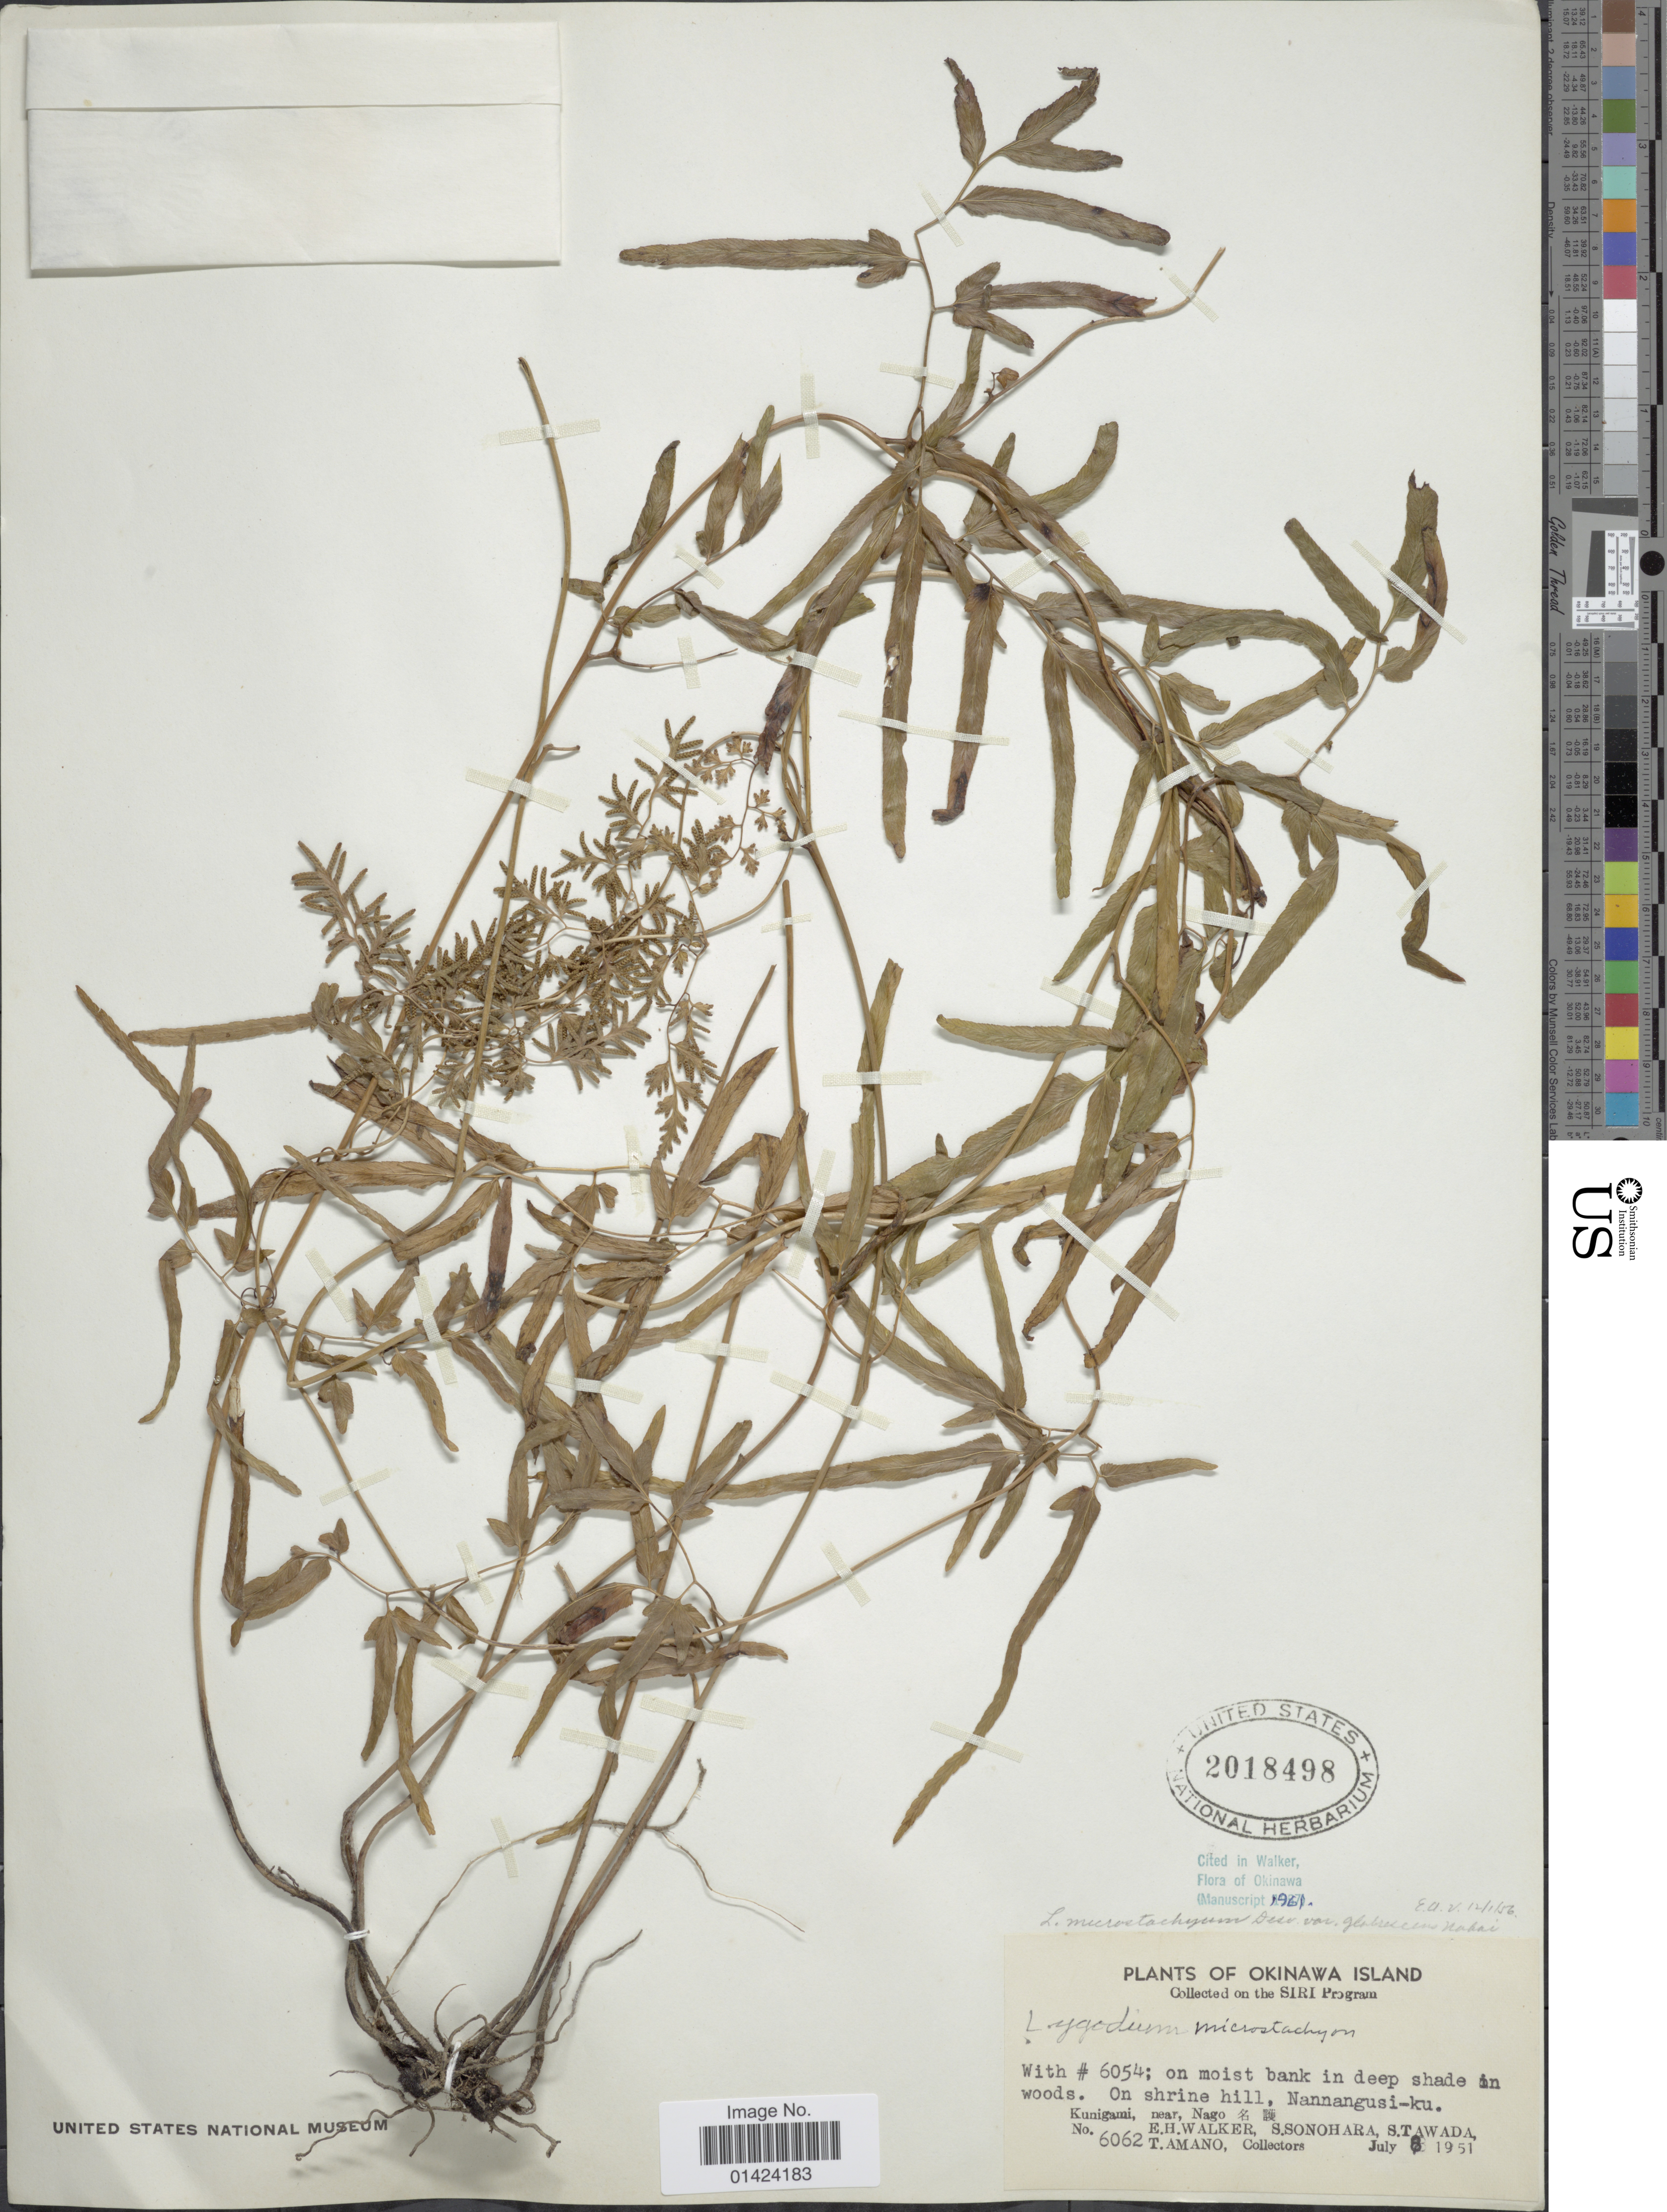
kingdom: Plantae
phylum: Tracheophyta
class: Polypodiopsida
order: Schizaeales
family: Lygodiaceae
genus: Lygodium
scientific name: Lygodium japonicum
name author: (Thunb.) Sw.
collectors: E. H. Walker, S. Sonohara, S. Tawada & T. Amano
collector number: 6062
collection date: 1951-07-08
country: Japan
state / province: Okinawa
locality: On shrine hill, Nannangusi-ku. Kunigami, near Nago.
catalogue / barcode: US 2018498